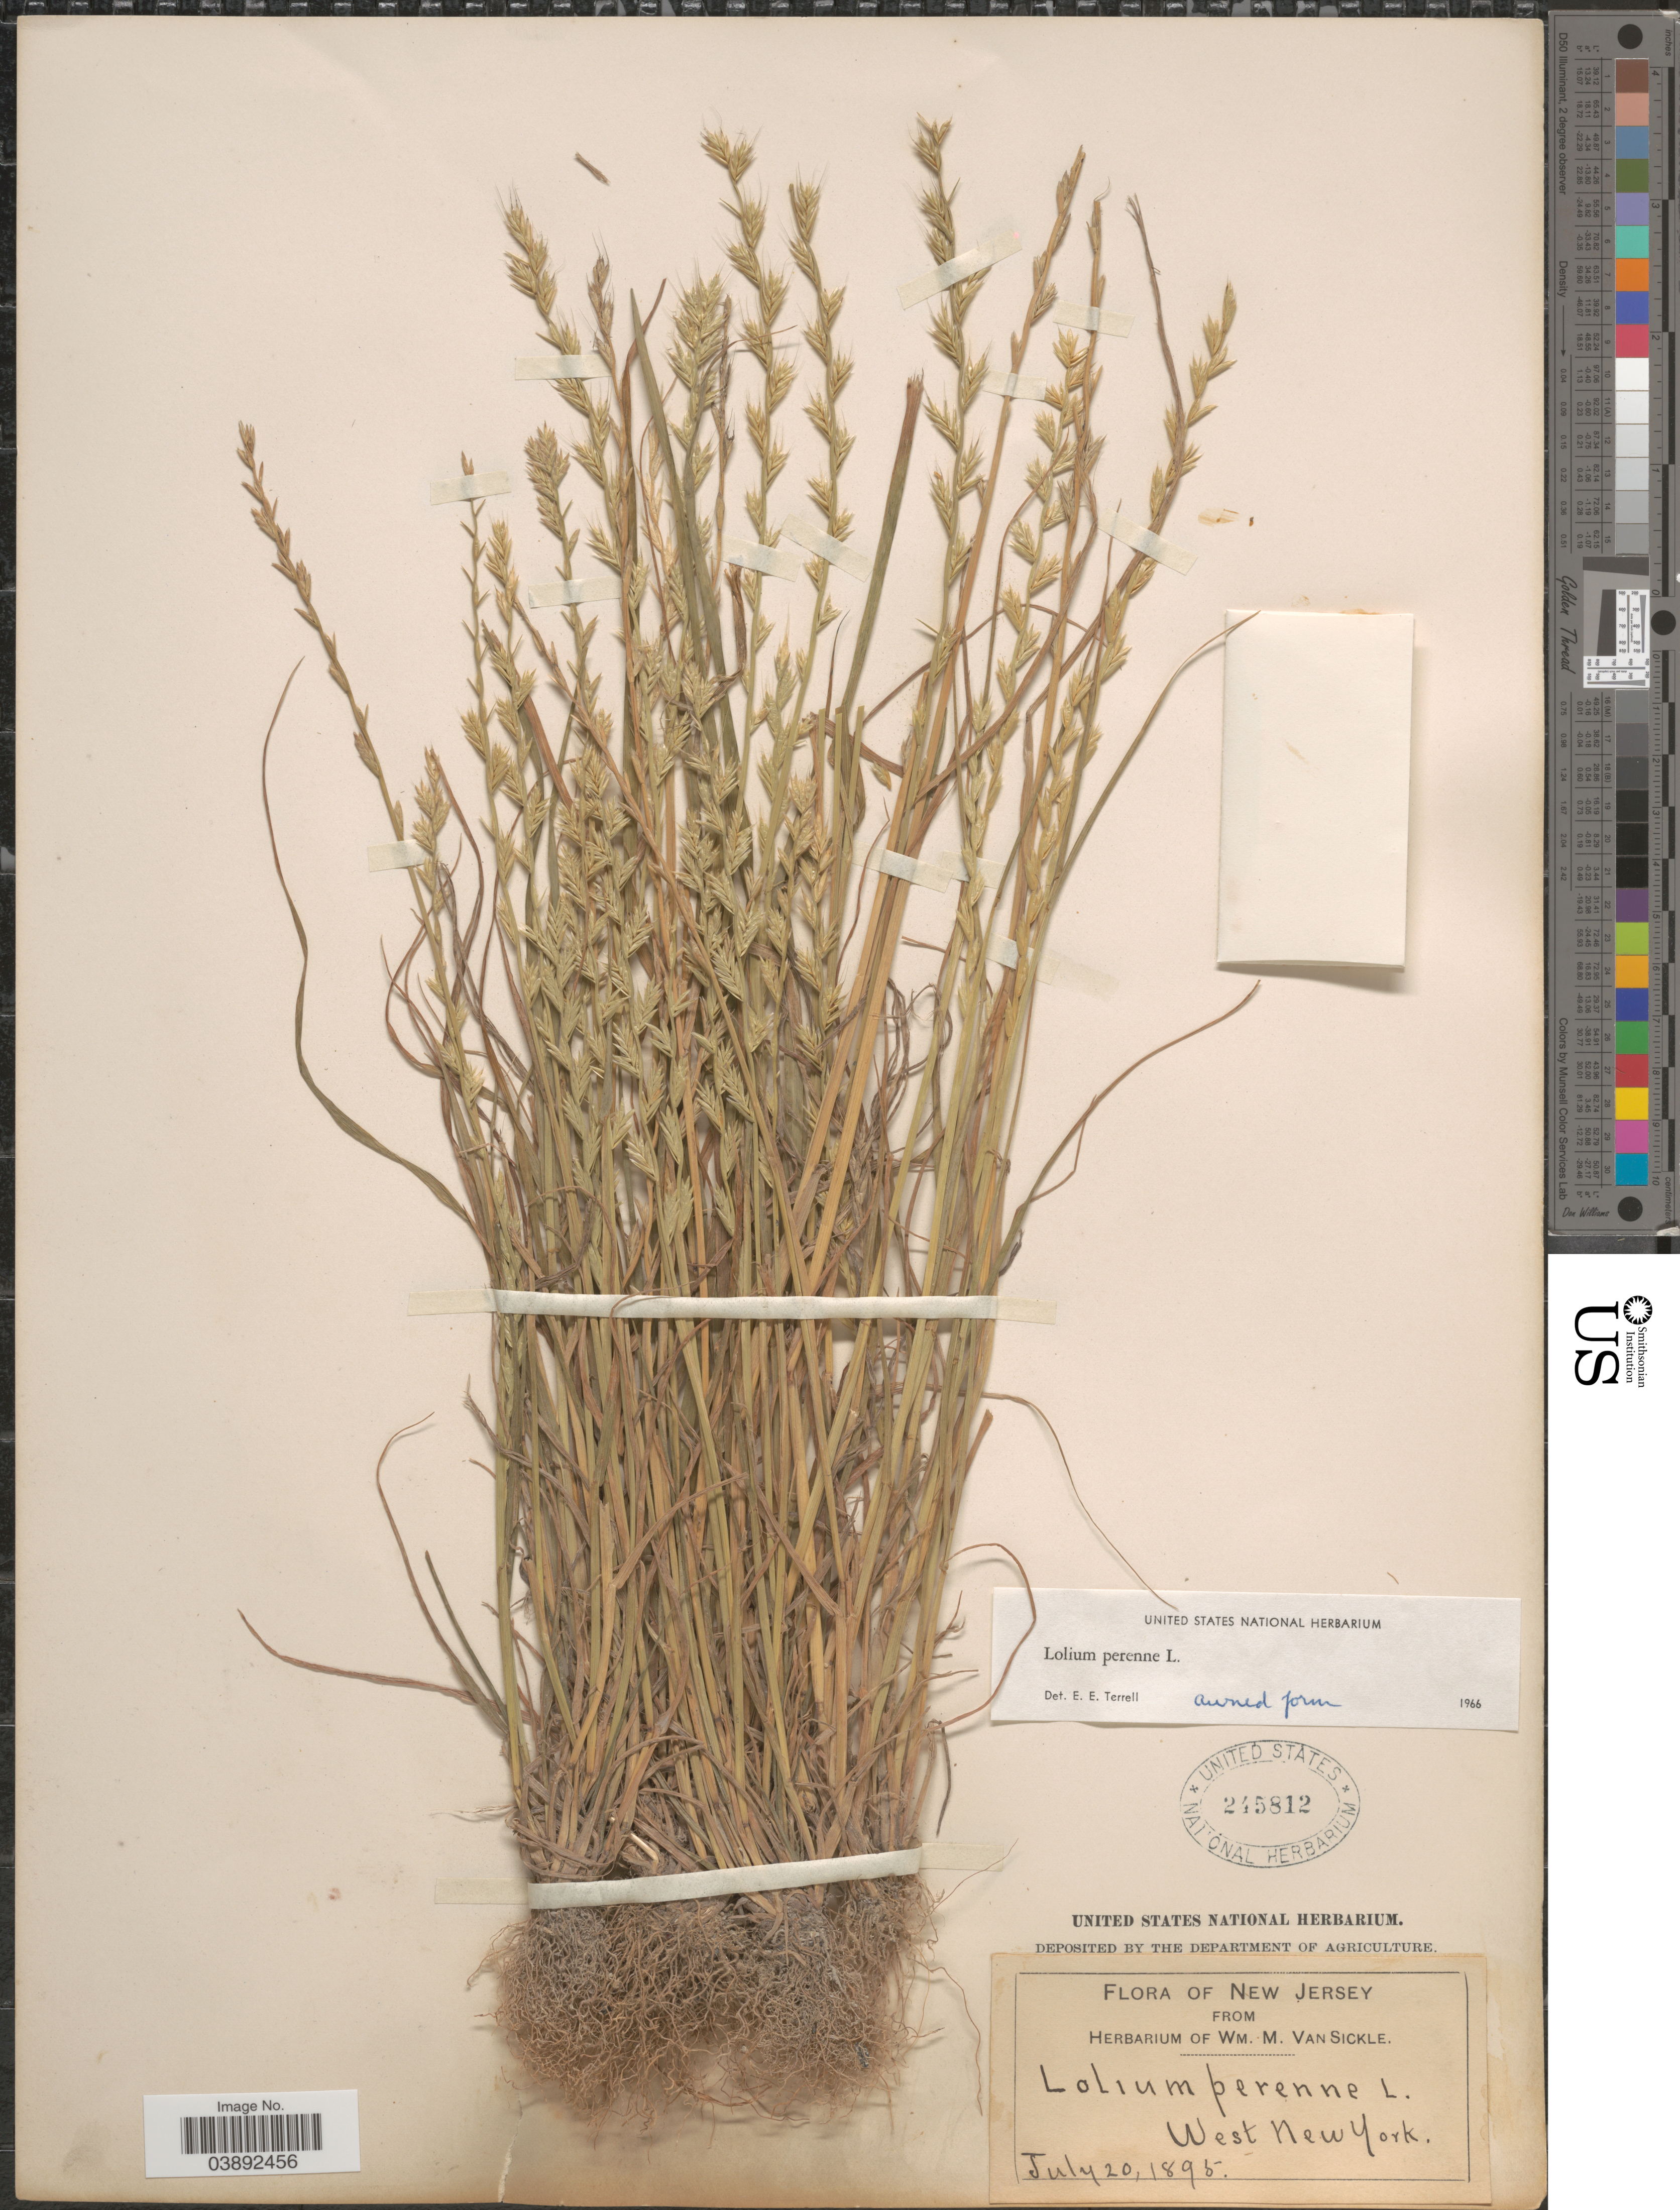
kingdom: Plantae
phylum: Tracheophyta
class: Liliopsida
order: Poales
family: Poaceae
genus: Lolium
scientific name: Lolium perenne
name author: L.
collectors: ex herb. Wm. M. Van Sickle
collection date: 1895-07-20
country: United States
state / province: New Jersey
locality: West New York.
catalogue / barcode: US 245812